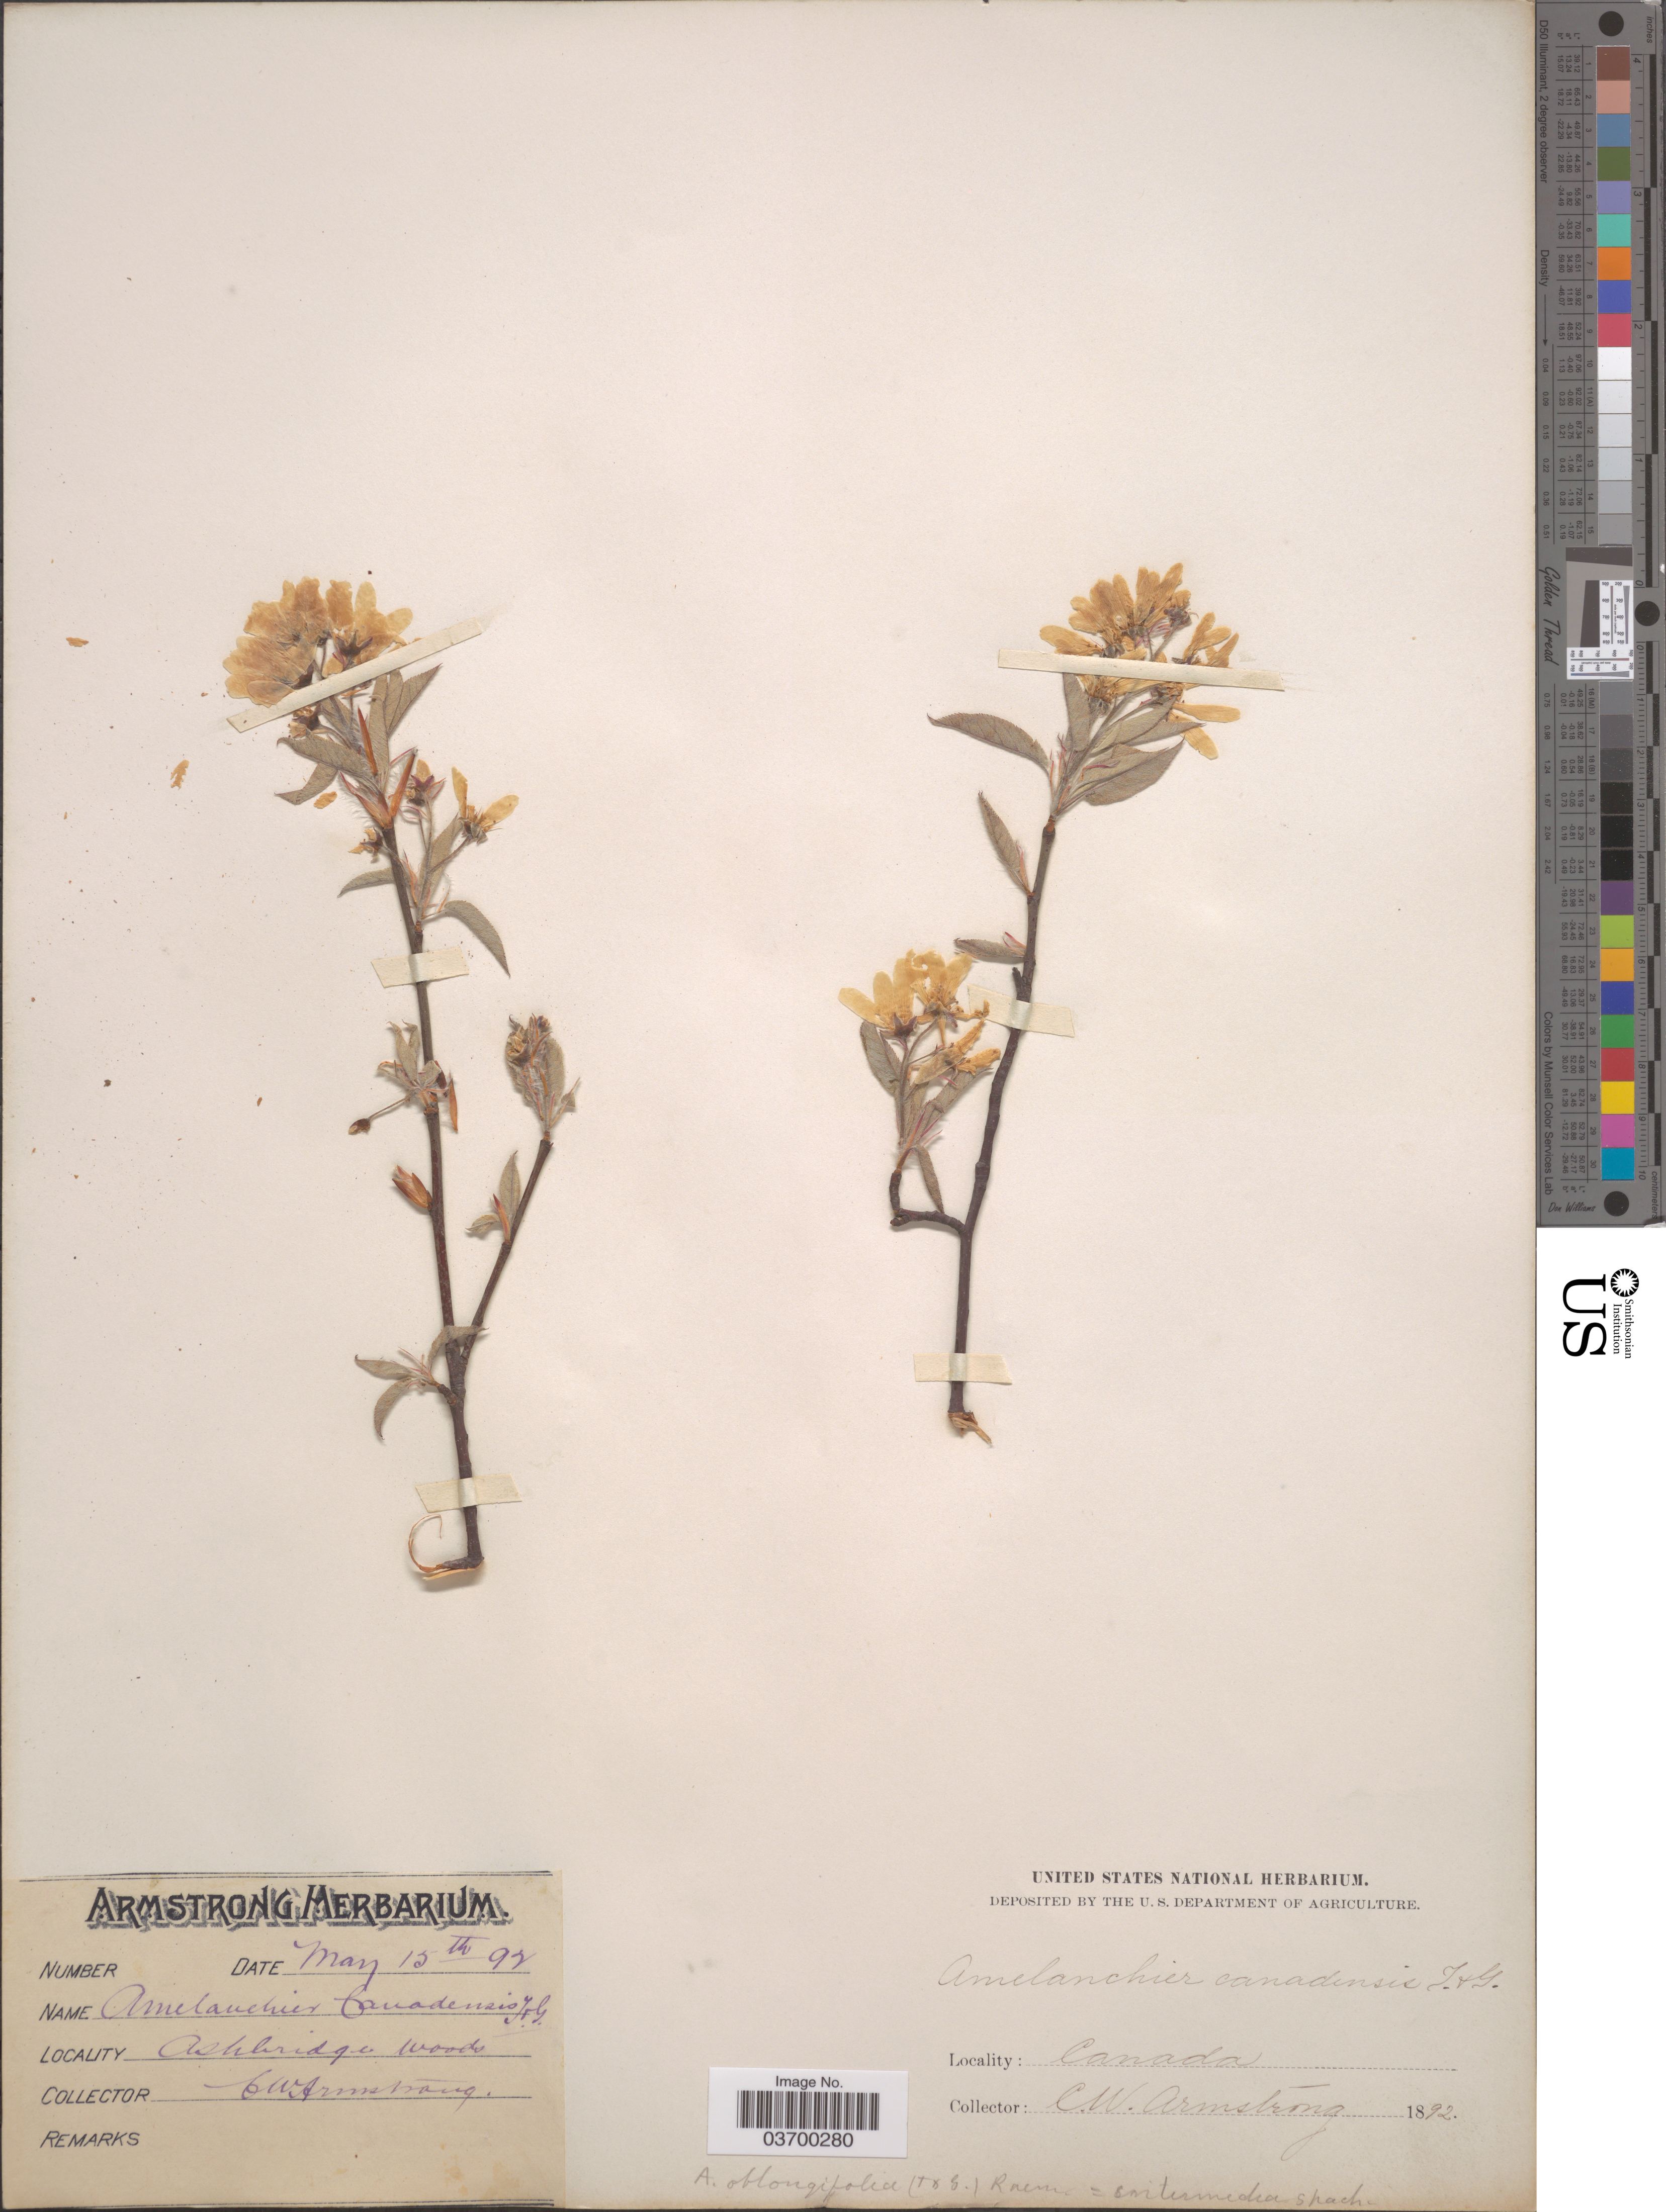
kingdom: Plantae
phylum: Tracheophyta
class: Magnoliopsida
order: Rosales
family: Rosaceae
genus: Amelanchier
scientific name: Amelanchier botryapium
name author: DC.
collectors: C. W. Armstrong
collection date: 1892-05-15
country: Canada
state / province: Ontario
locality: Ashbridge.